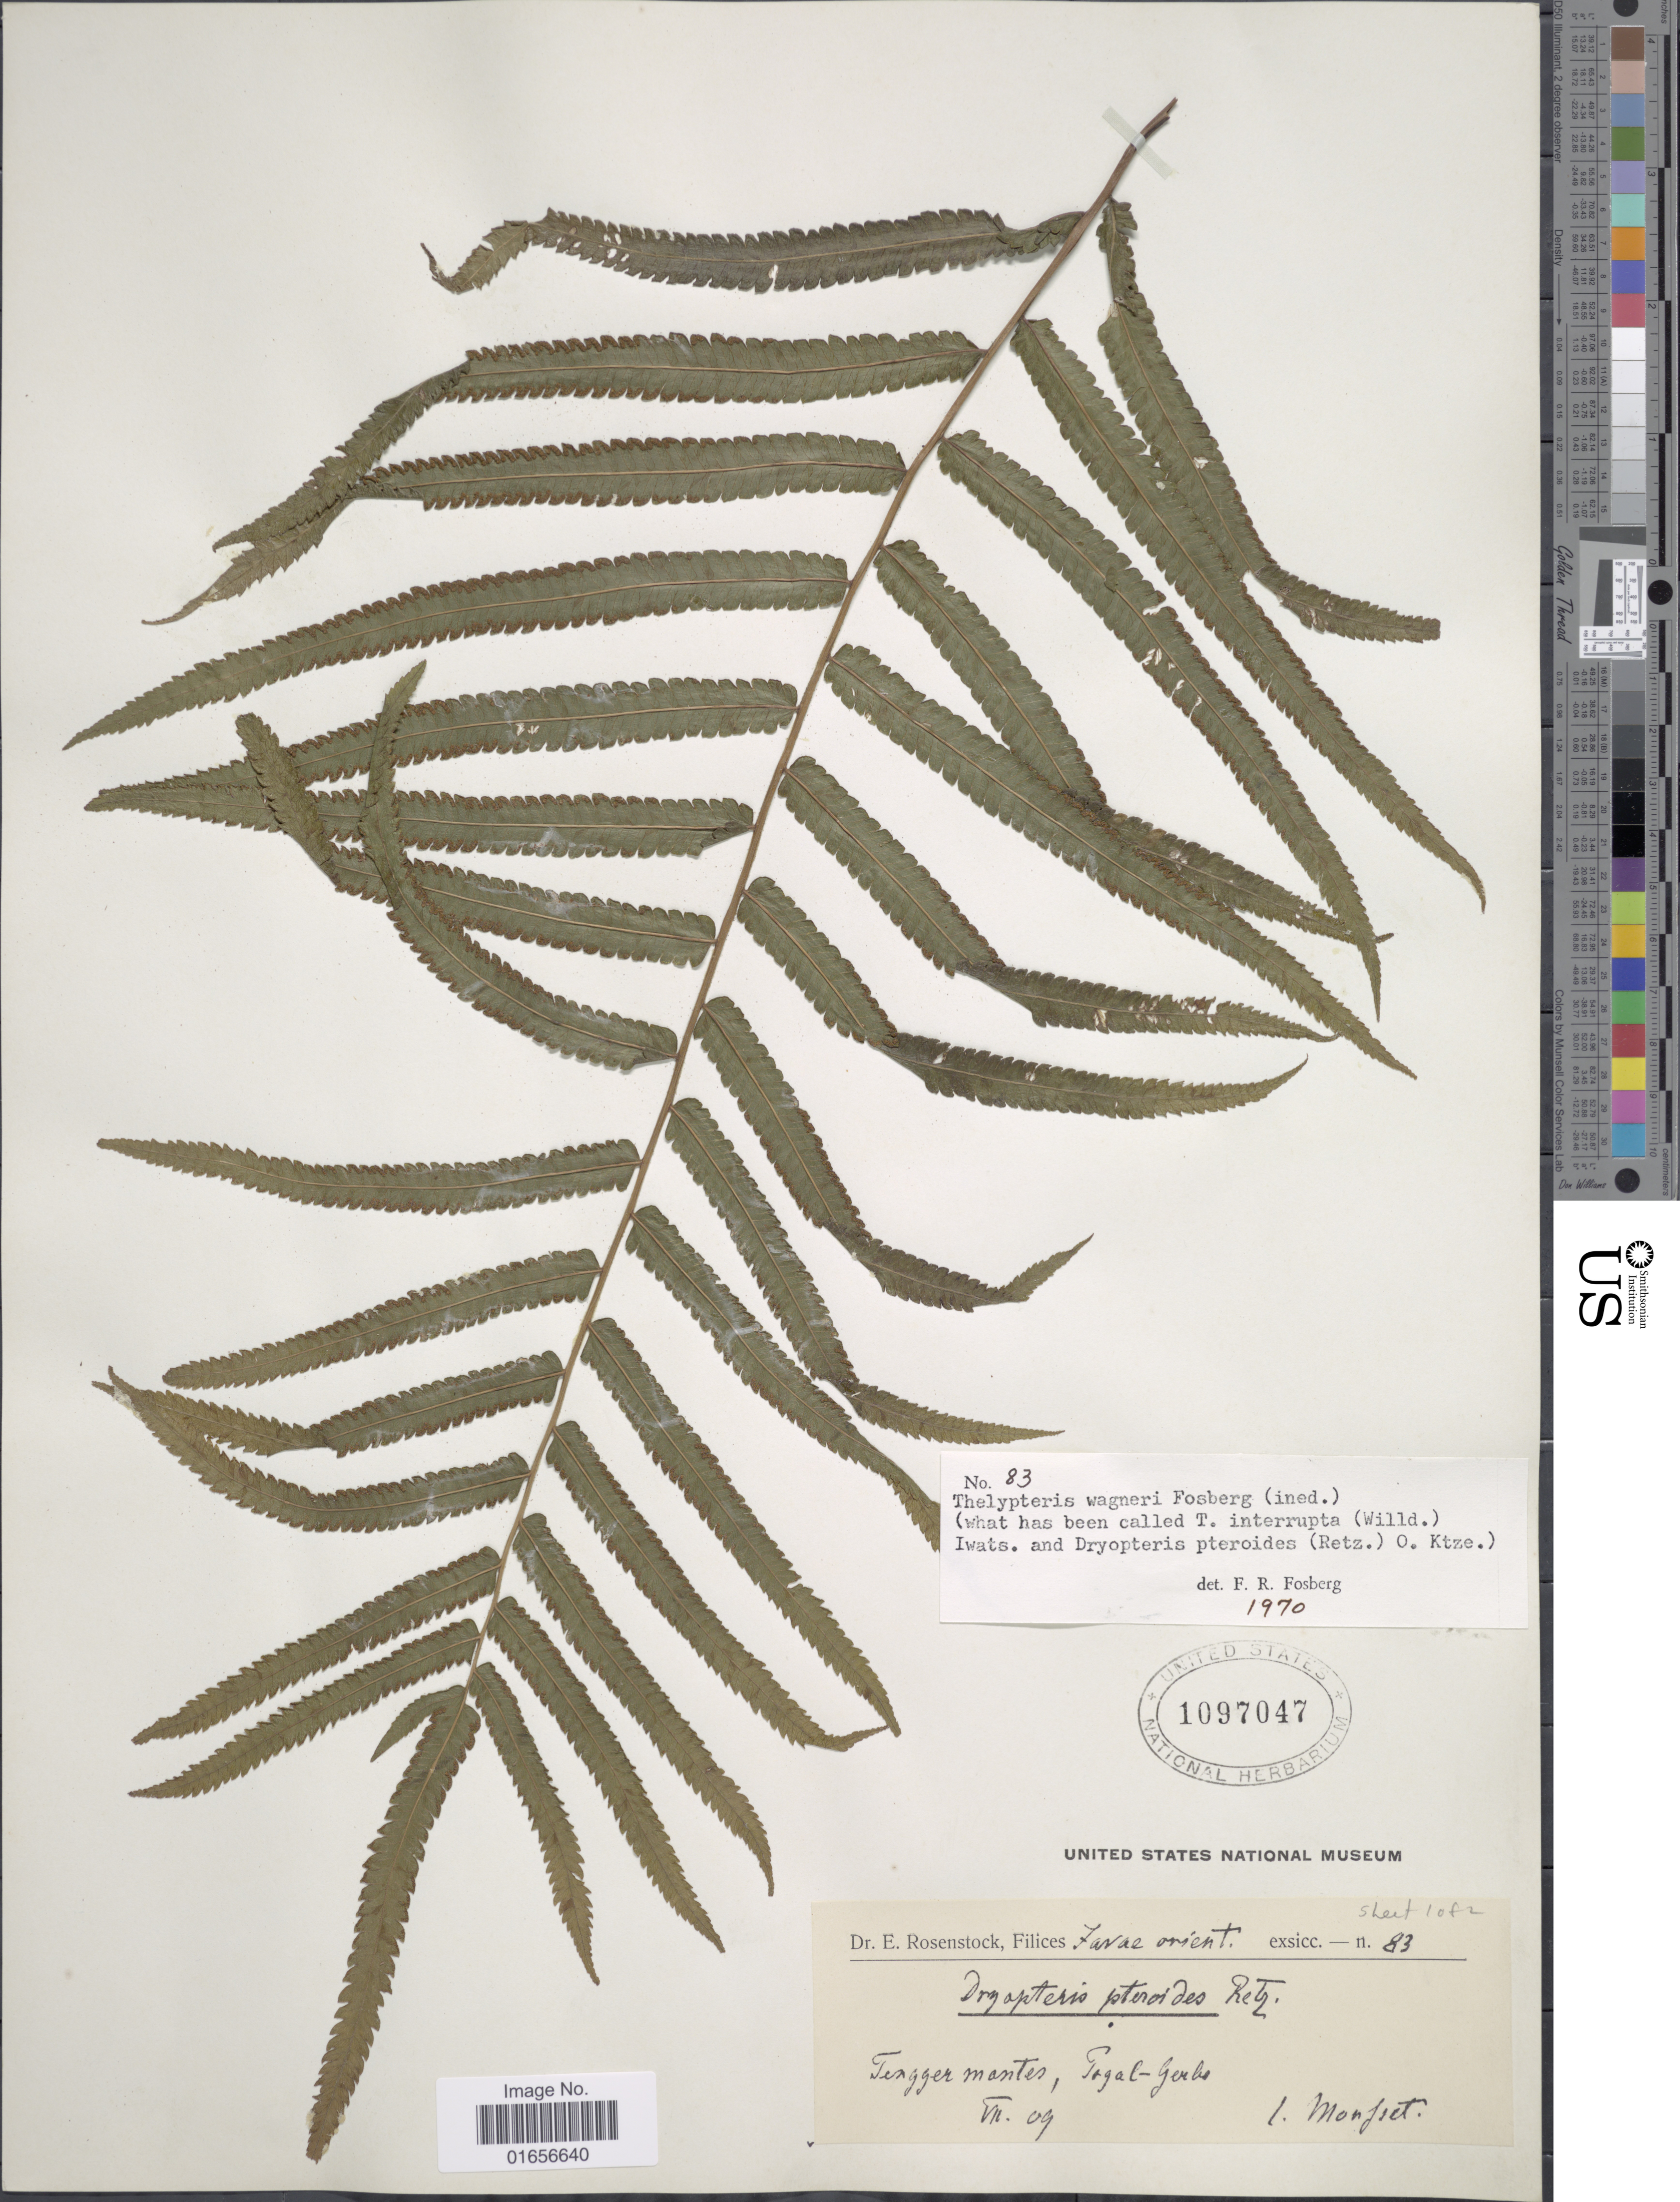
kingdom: Plantae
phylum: Tracheophyta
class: Polypodiopsida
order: Polypodiales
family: Thelypteridaceae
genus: Amphineuron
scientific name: Amphineuron terminans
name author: (J. Sm. ex Hook.) Holttum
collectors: Mousset, --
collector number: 83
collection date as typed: Transcribed d/m/y: /7/9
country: Indonesia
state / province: Java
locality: Javae Orient. Tengger Montes, Pogal-Gerba [interpreted]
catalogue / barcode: US 1097047